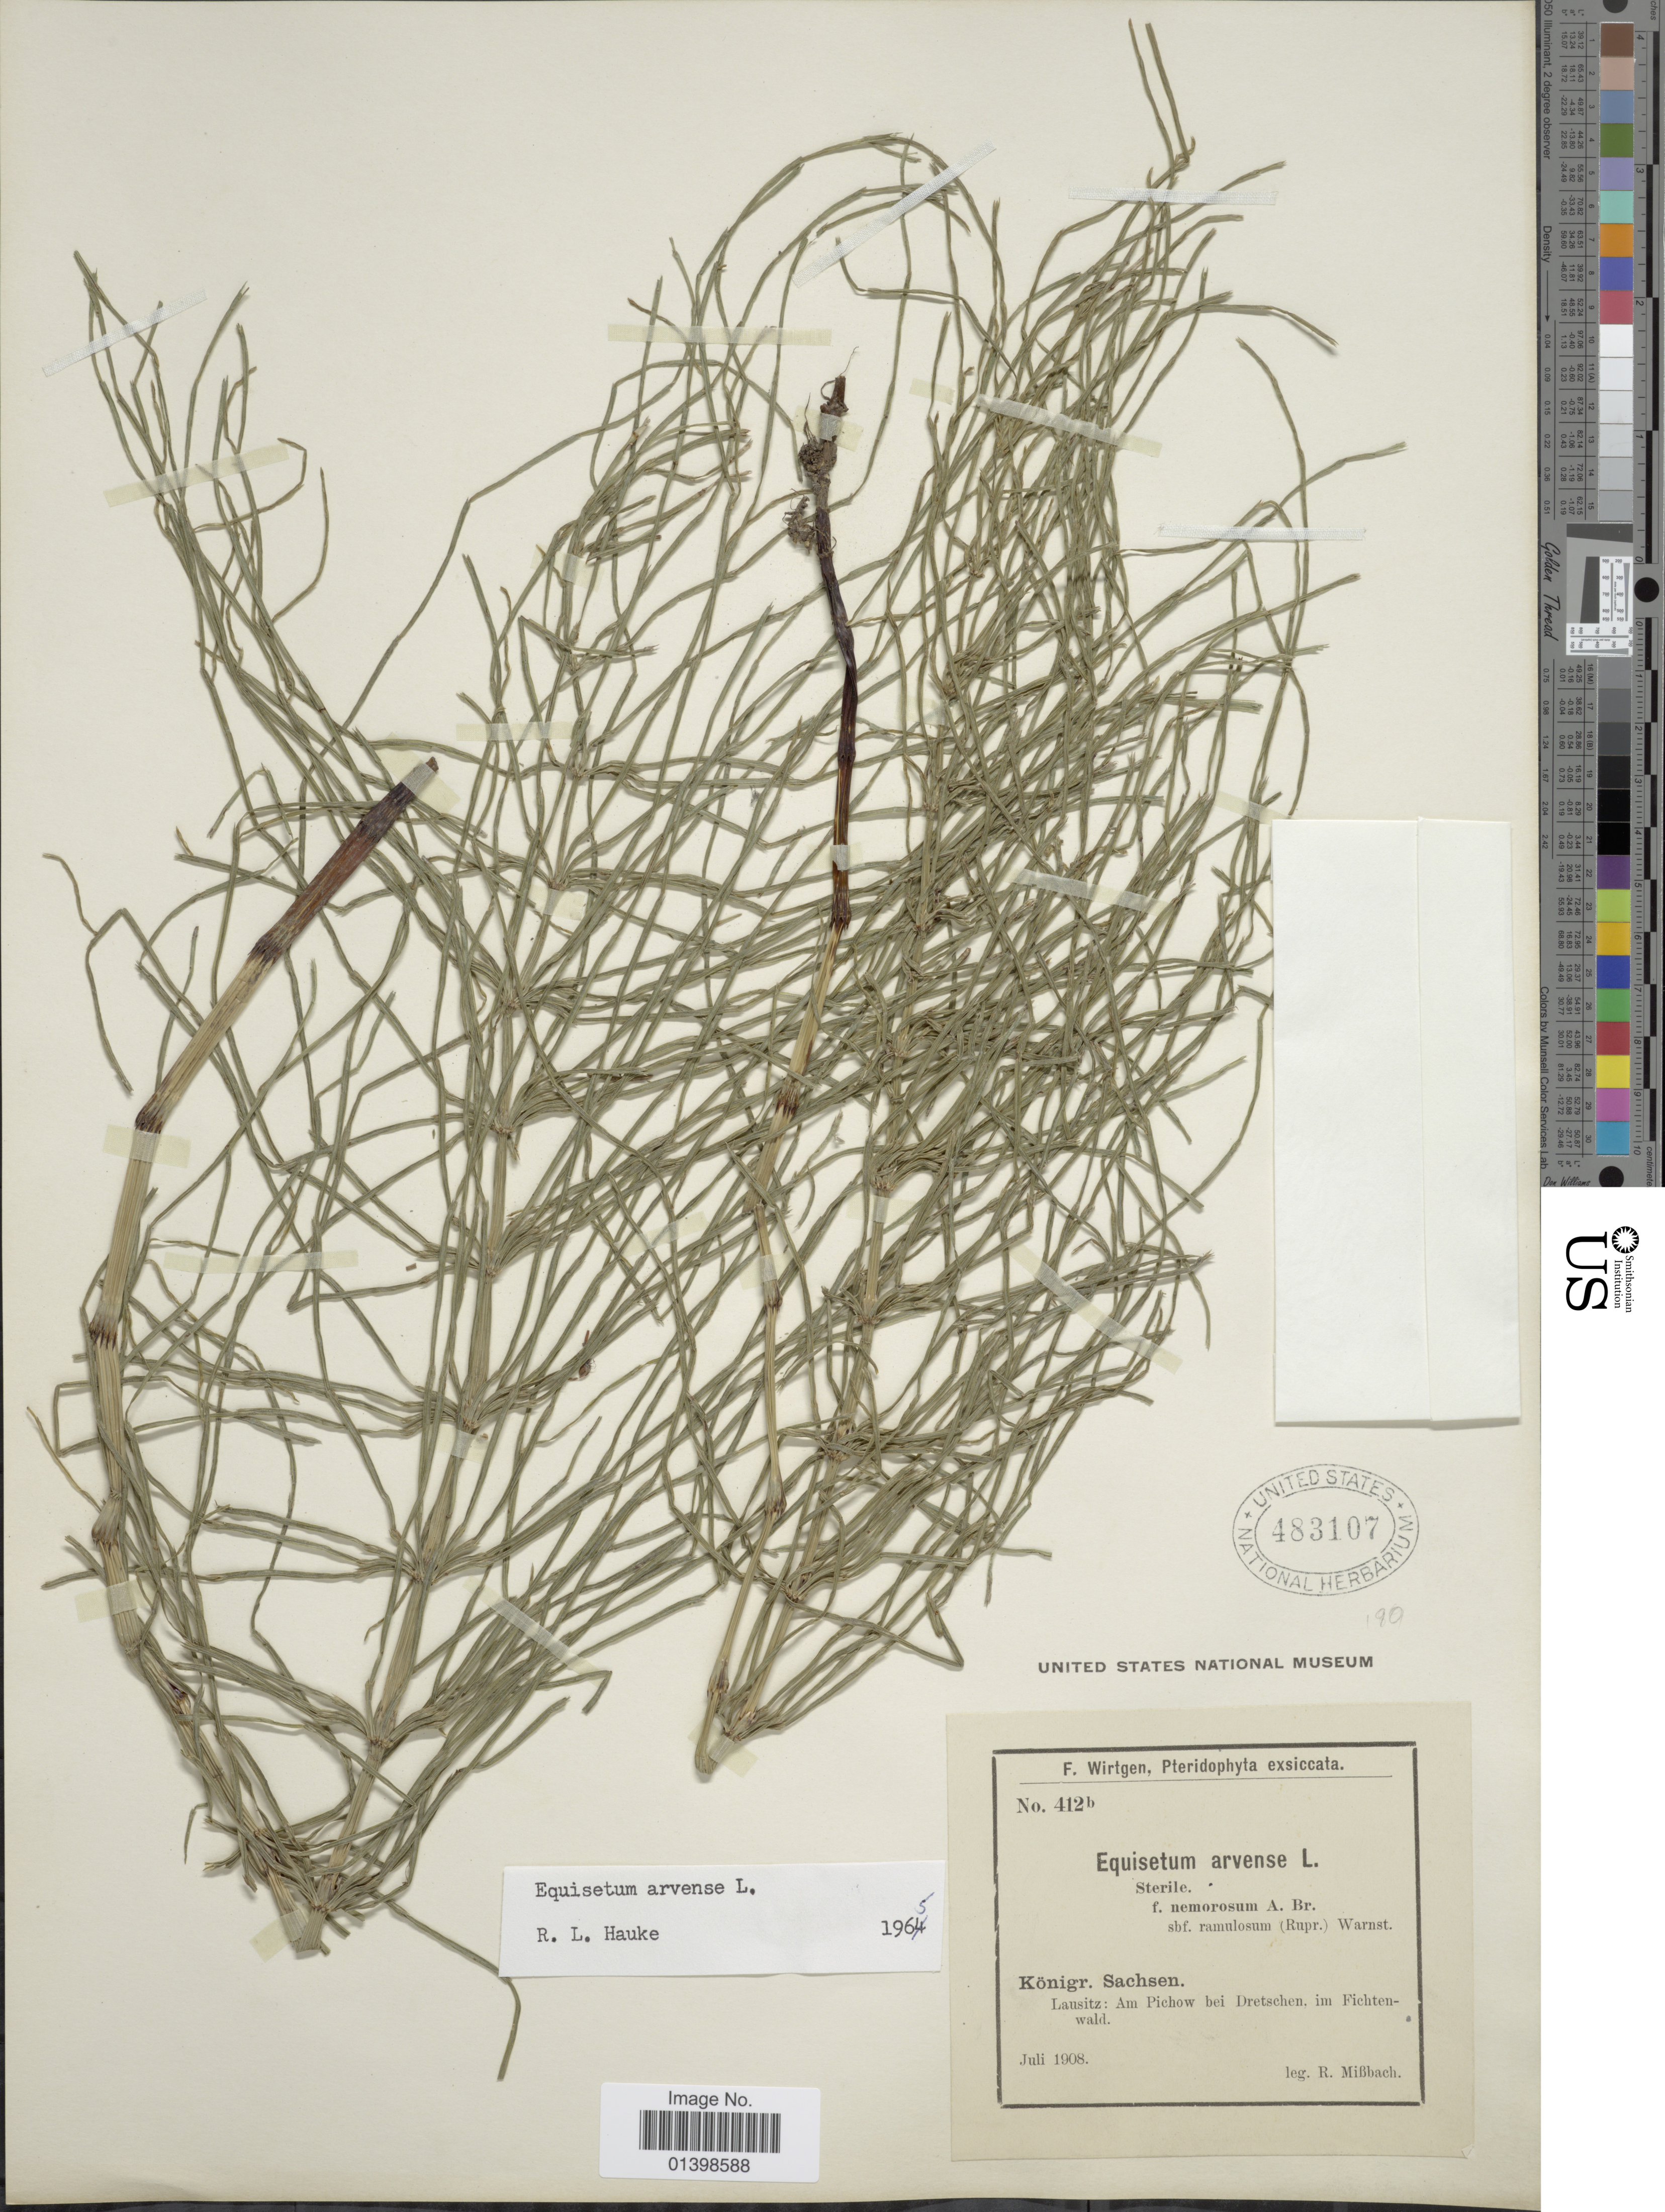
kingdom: Plantae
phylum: Tracheophyta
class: Polypodiopsida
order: Equisetales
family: Equisetaceae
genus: Equisetum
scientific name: Equisetum arvense var. nemorosum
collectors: R. Missbach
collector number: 412b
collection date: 1908-07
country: Germany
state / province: Sachsen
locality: Königr, Sachsen, Lausitz: Am Pichow bei Dretschen, im Fichtenwald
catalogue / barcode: US 483107